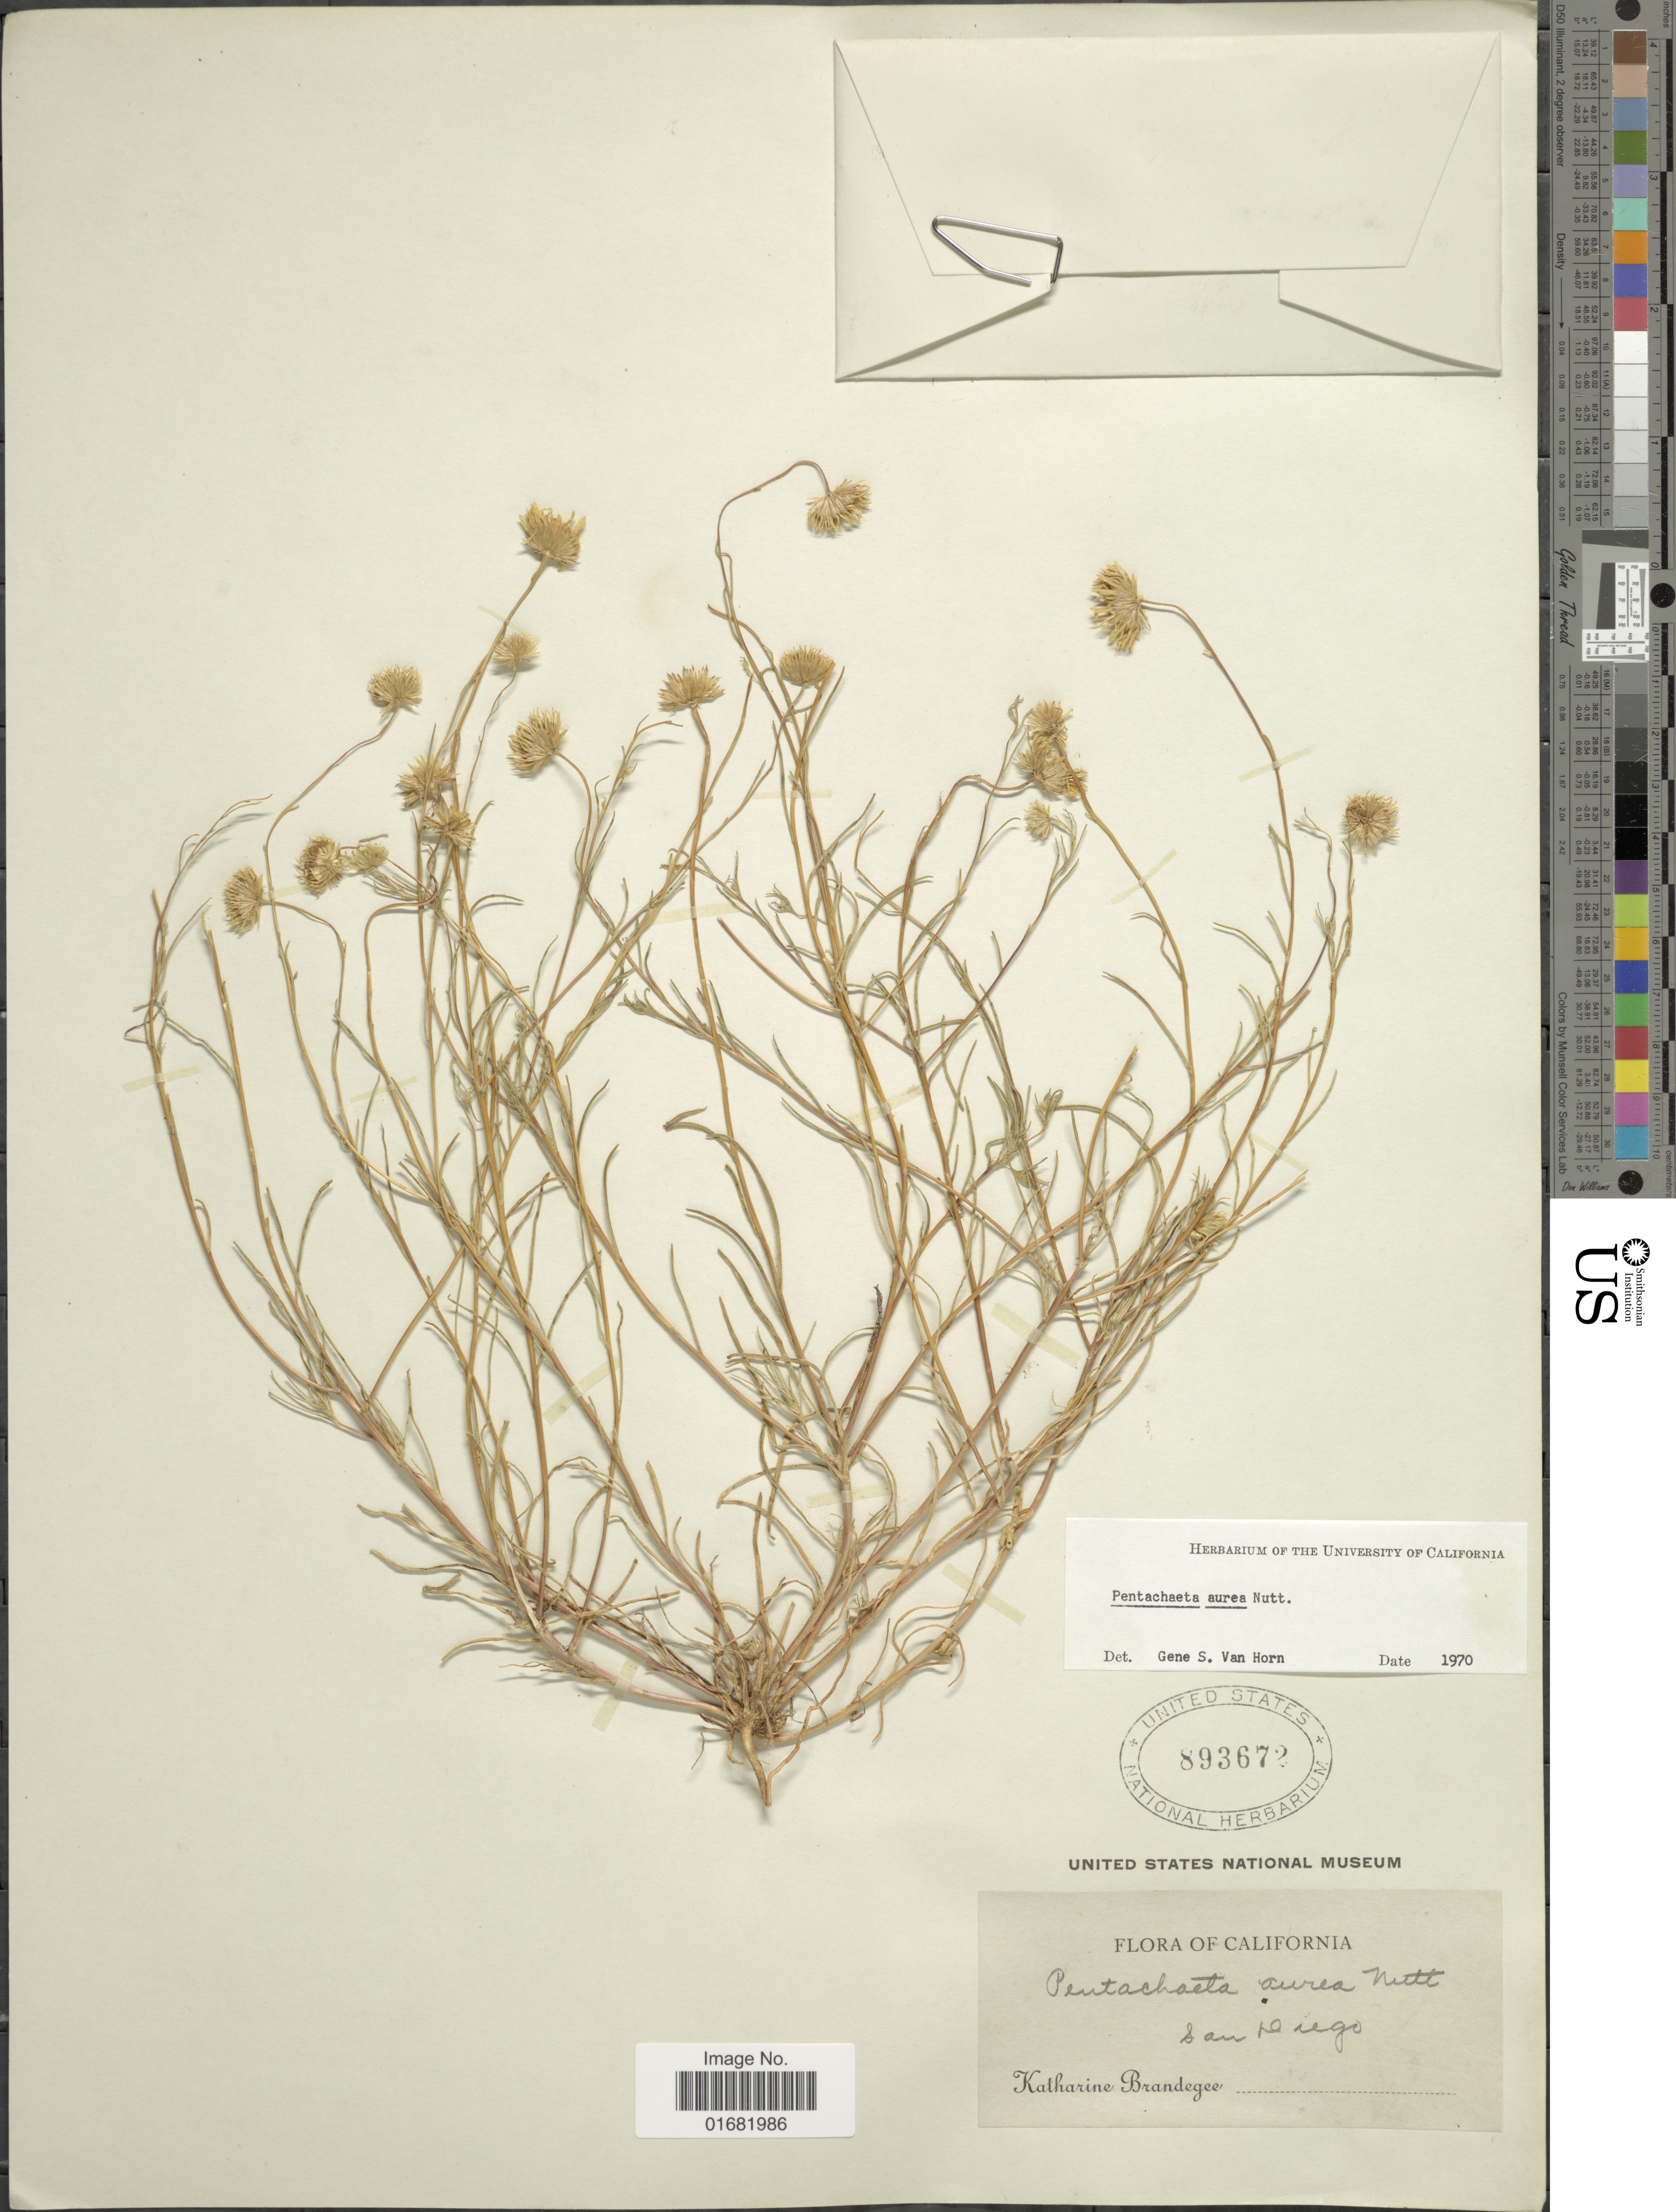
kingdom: Plantae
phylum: Tracheophyta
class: Magnoliopsida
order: Asterales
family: Asteraceae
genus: Pentachaeta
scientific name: Pentachaeta aurea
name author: Nutt.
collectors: M. K. Brandegee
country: United States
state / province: California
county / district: San Diego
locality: San Diego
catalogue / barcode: US 893672